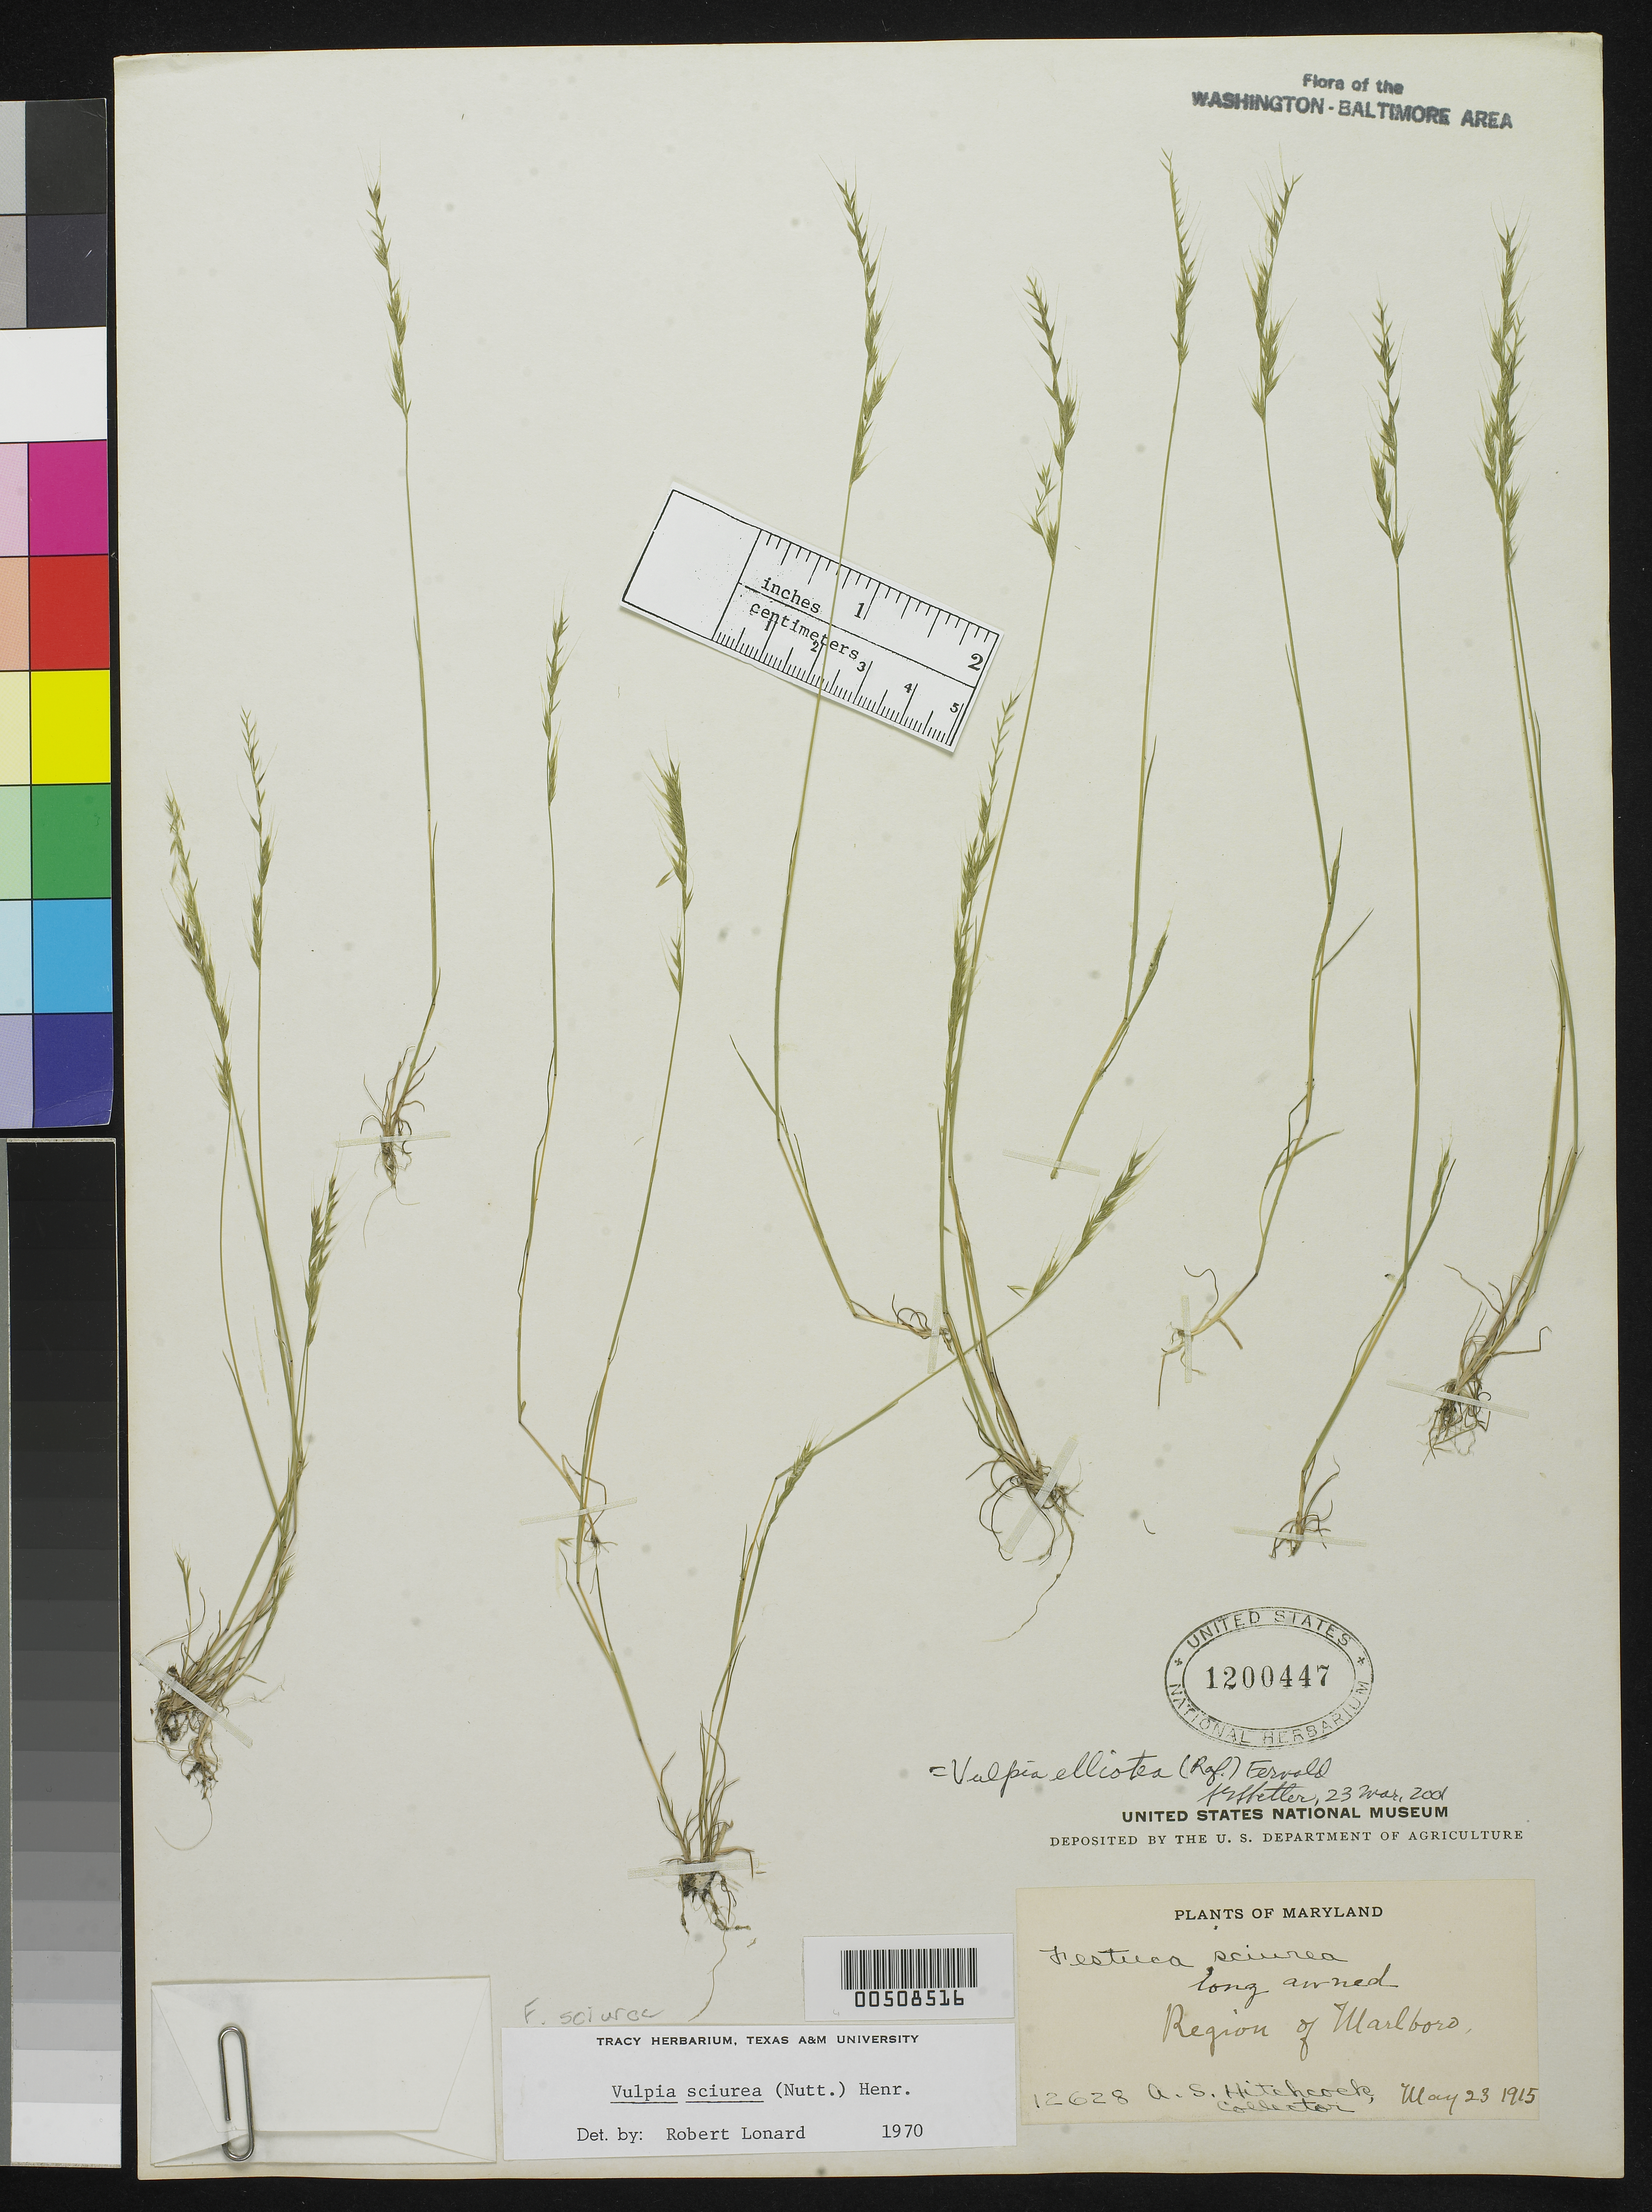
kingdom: Plantae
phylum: Tracheophyta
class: Liliopsida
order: Poales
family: Poaceae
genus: Festuca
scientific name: Festuca sciurea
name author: Nutt.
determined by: Poaceae Reorganization Project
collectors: A. S. Hitchcock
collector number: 12628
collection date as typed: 23 May 1915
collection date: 1915-05-23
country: United States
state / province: Maryland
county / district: Prince George's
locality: Marlboro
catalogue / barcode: US 1200447